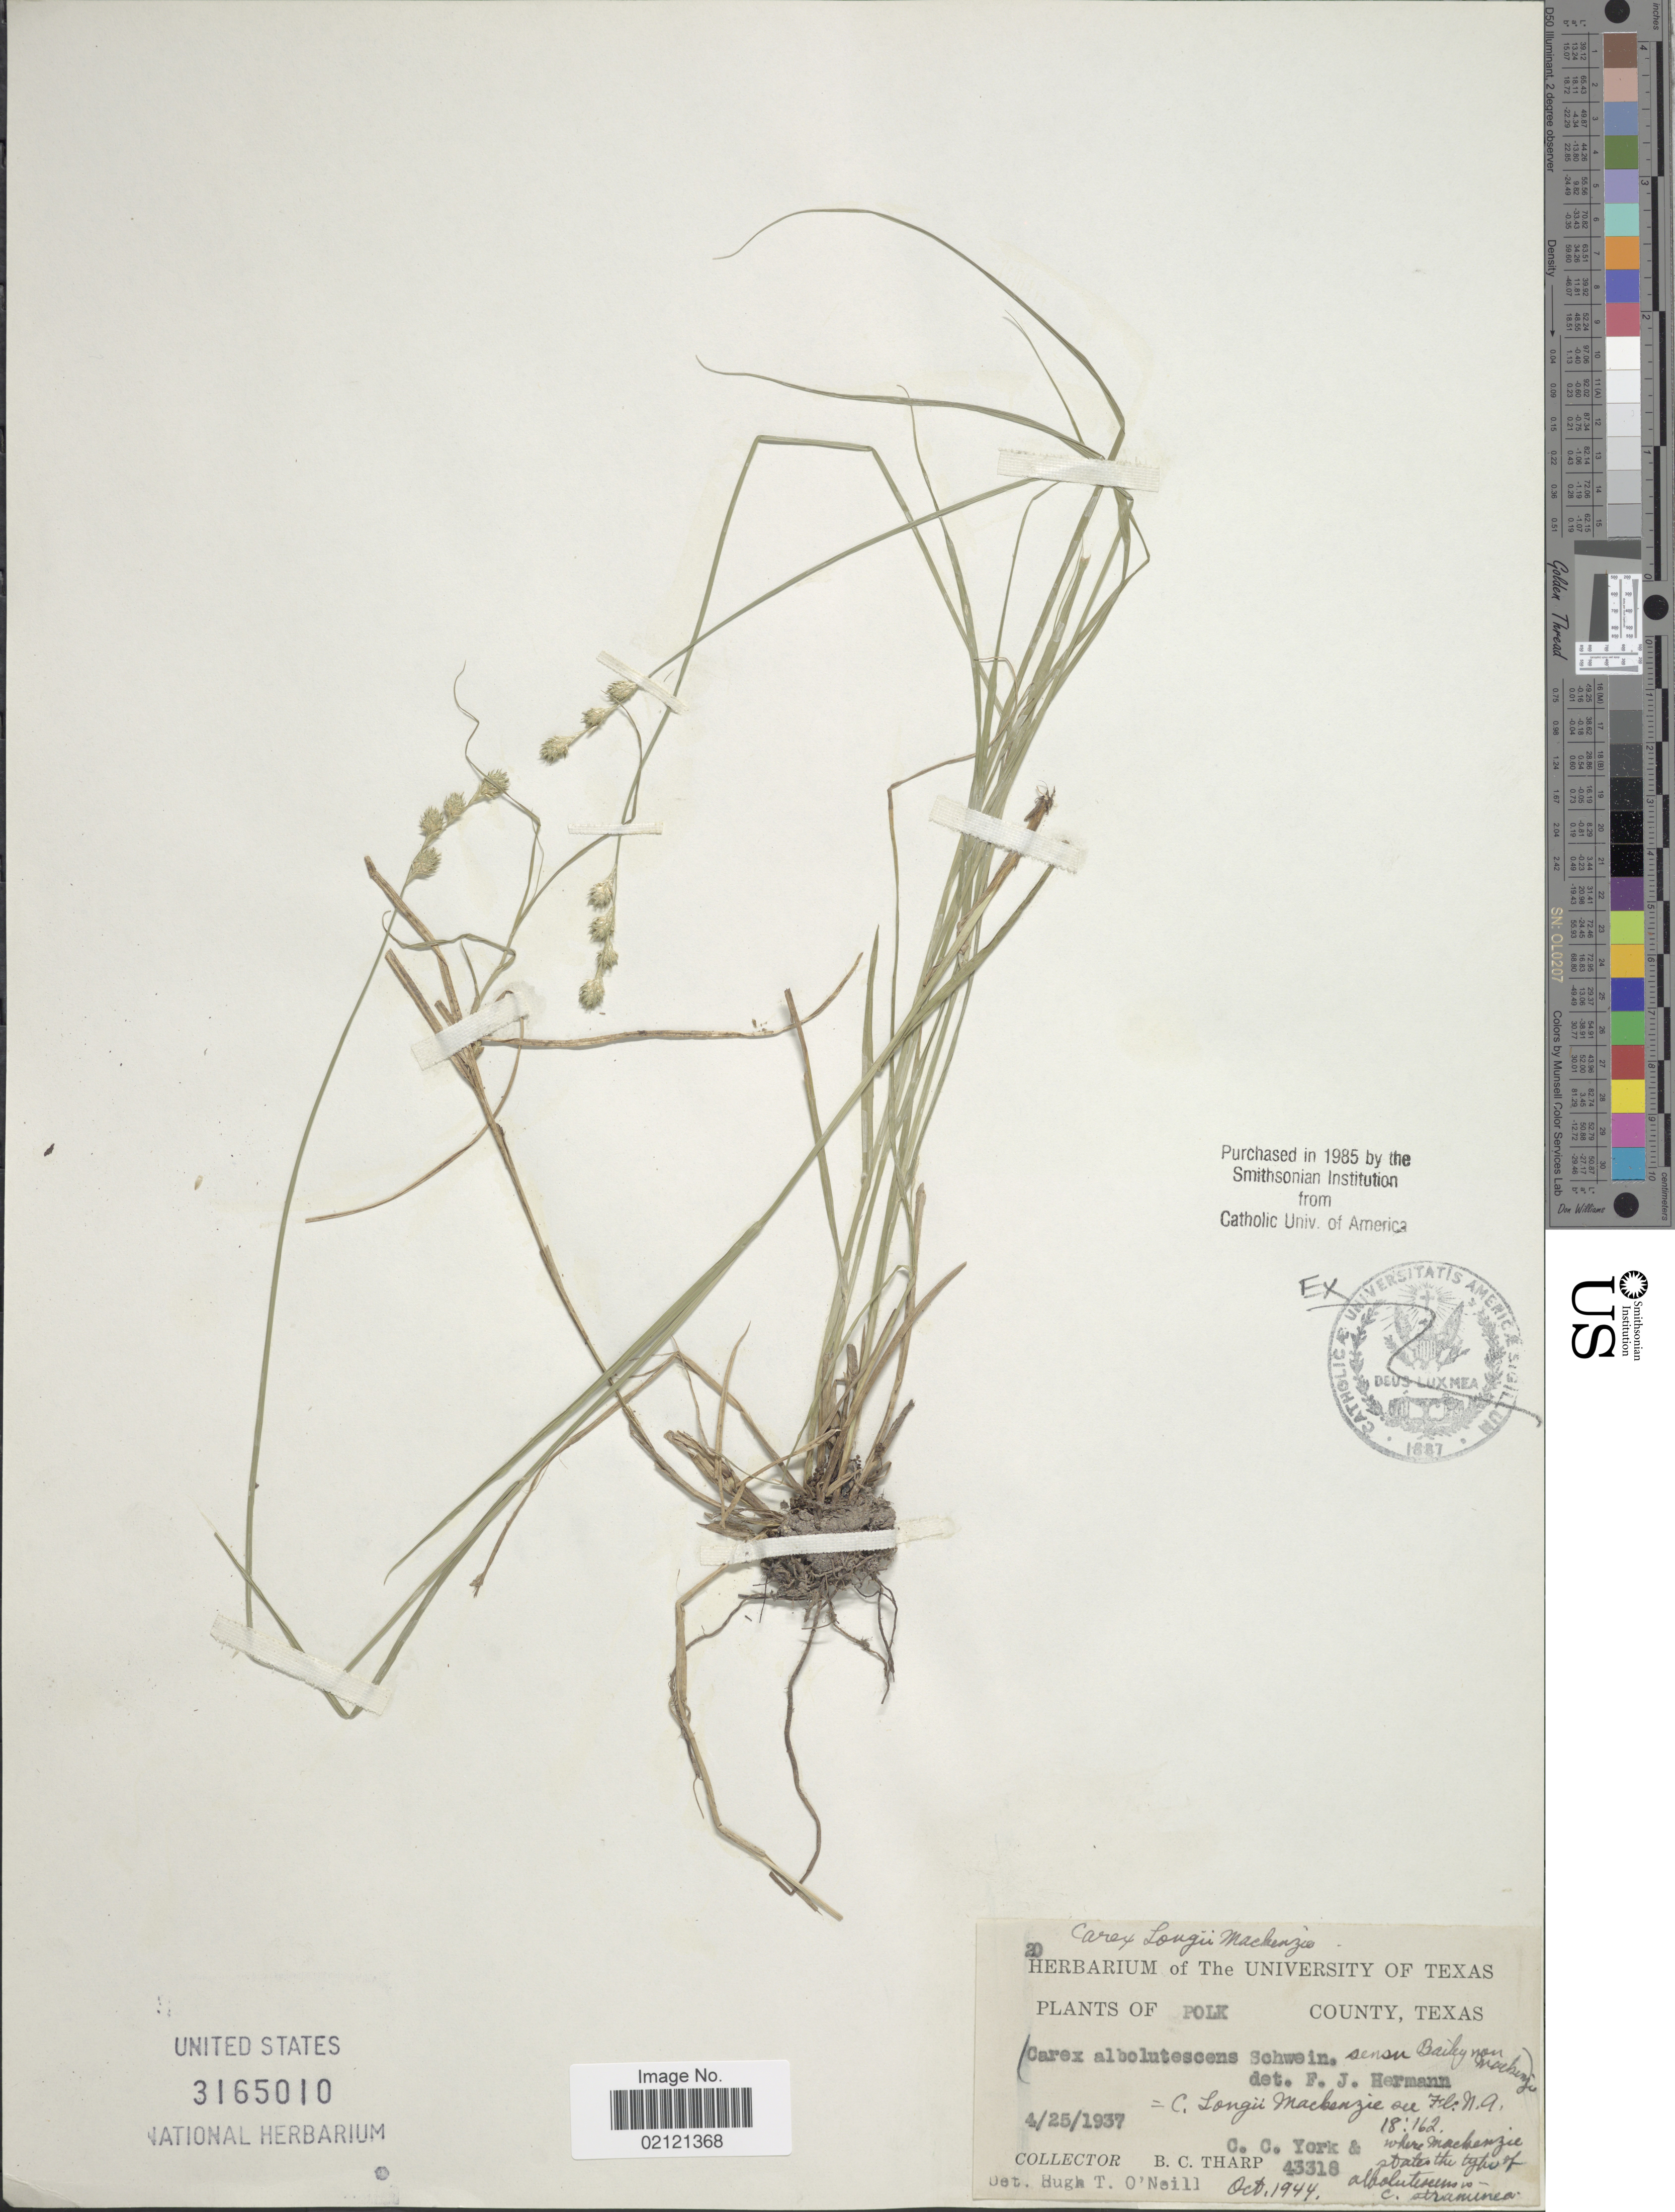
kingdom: Plantae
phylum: Tracheophyta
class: Liliopsida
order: Poales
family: Cyperaceae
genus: Carex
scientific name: Carex longii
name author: Mack.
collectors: C. L. York & B. C. Tharp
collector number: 43318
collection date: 1937-04-25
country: United States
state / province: Texas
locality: Polk County.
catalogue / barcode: US 3165010